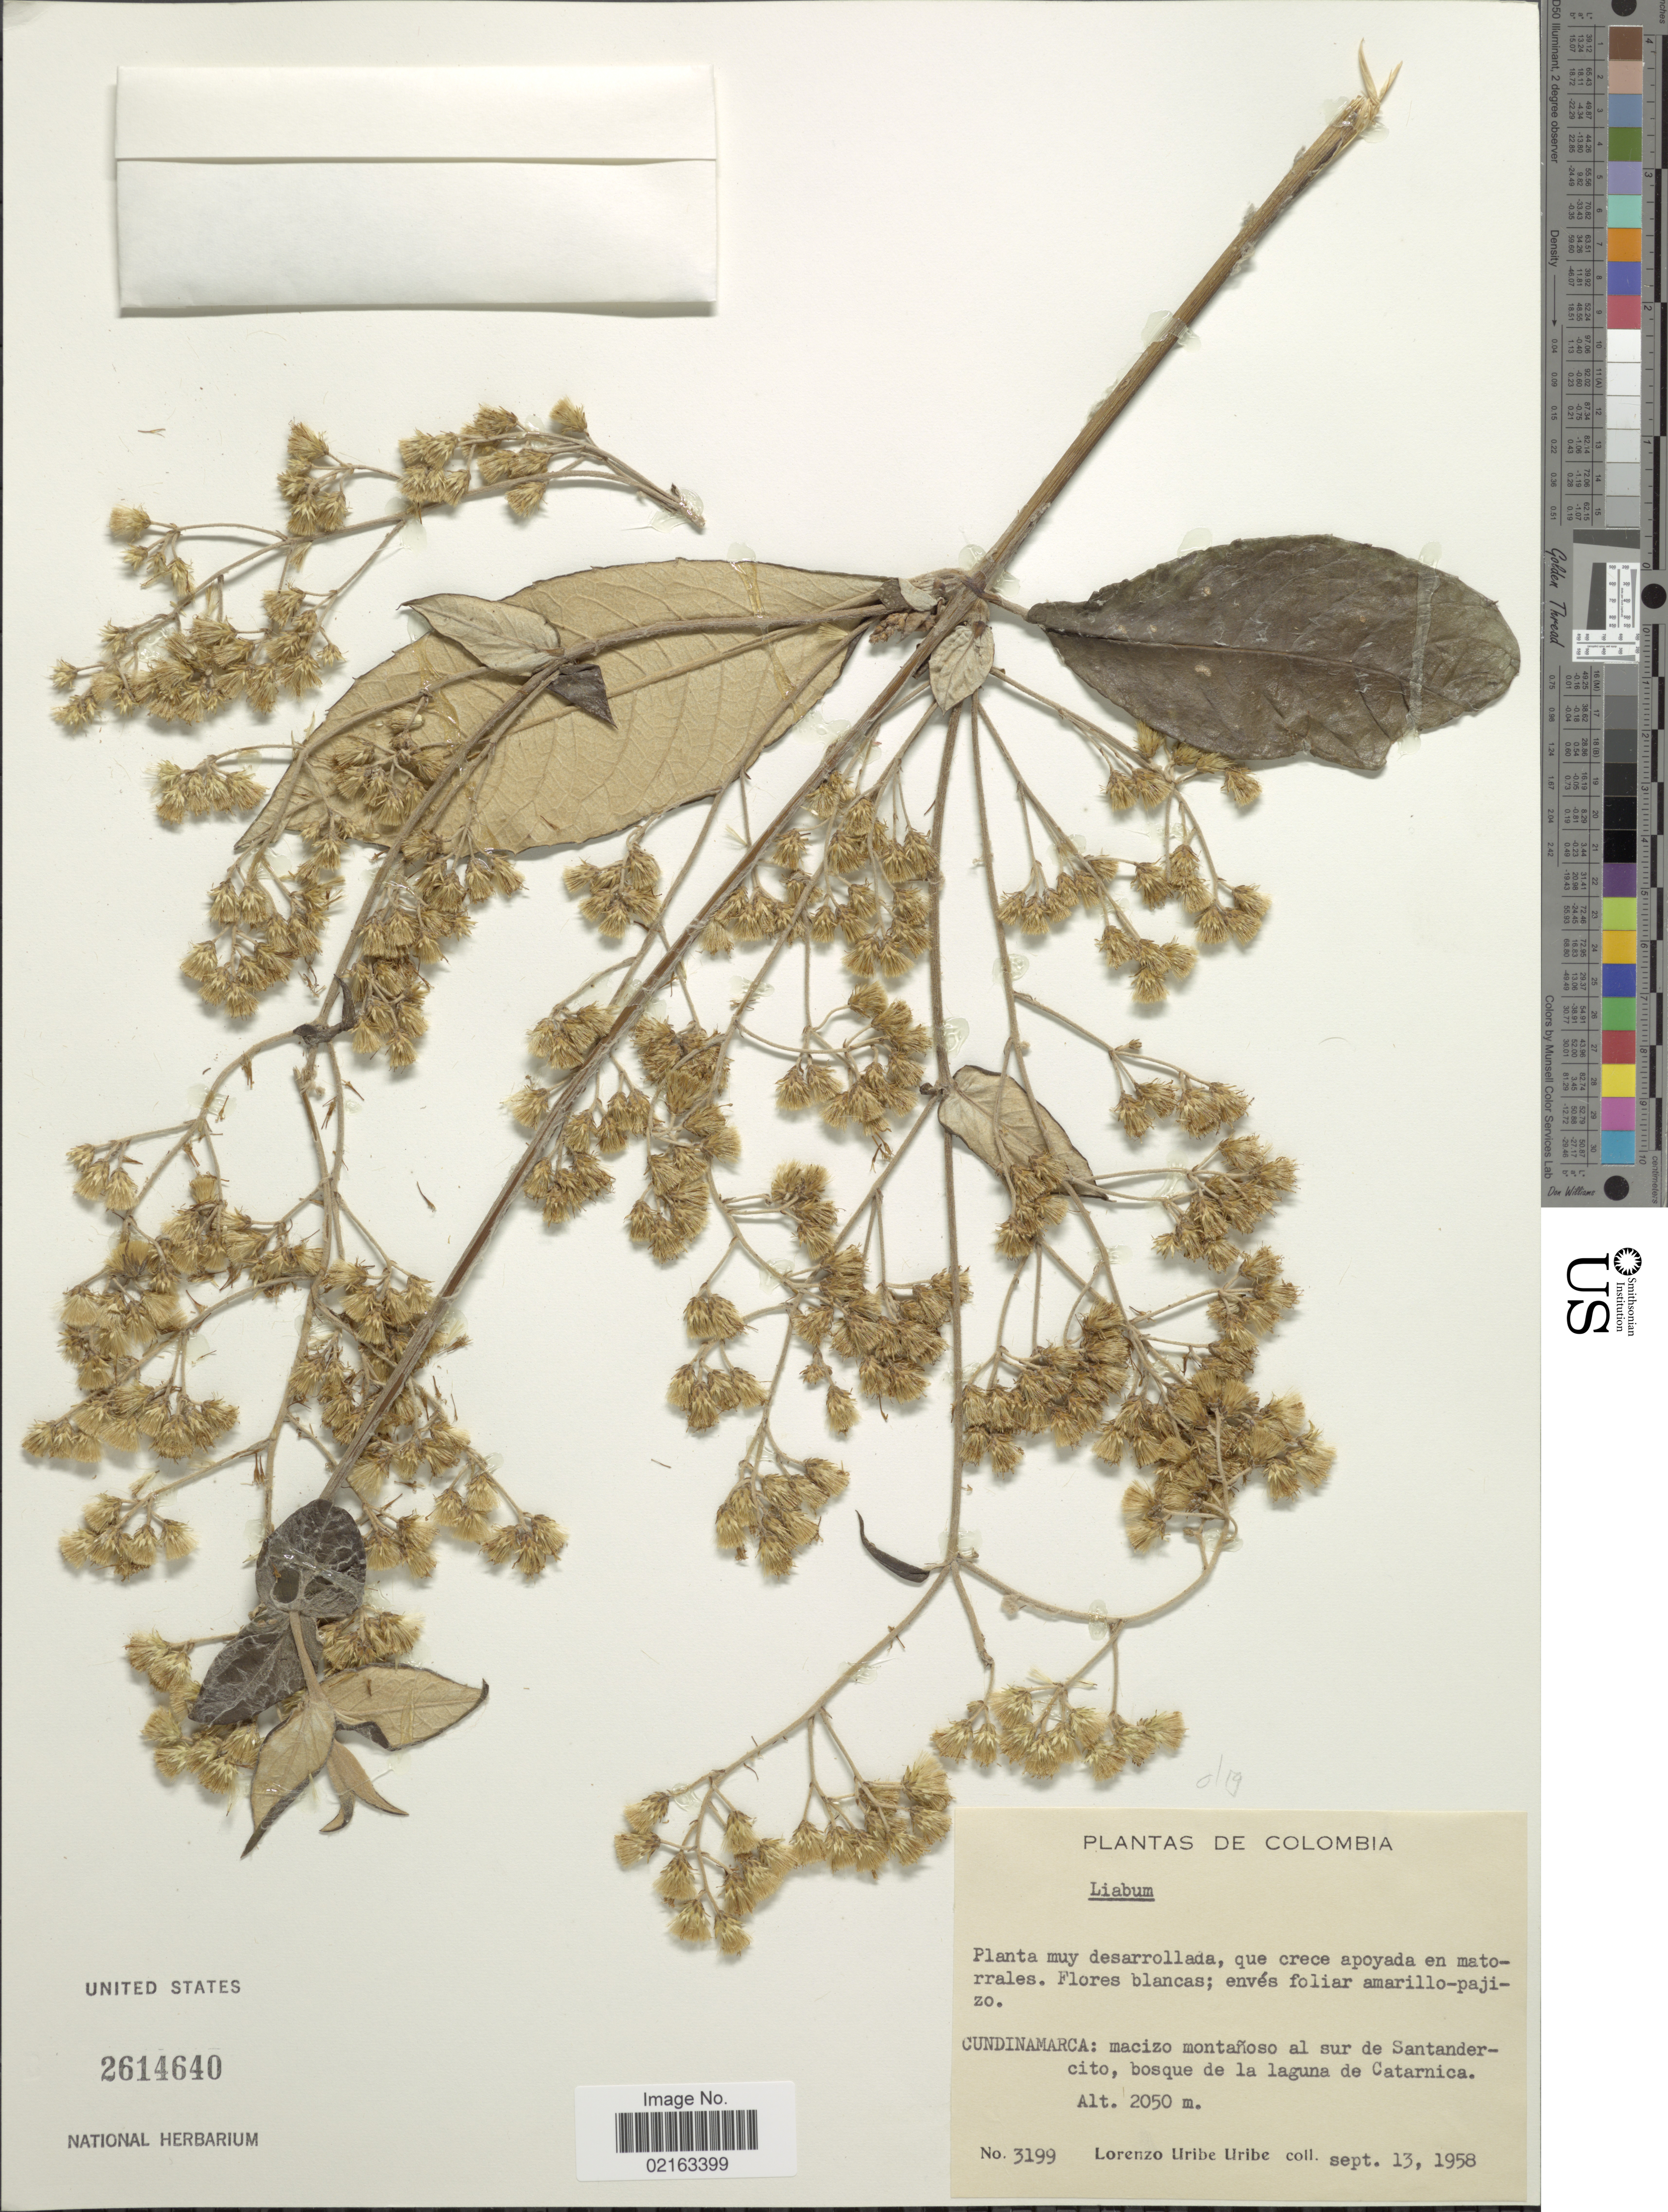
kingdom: Plantae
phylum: Tracheophyta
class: Magnoliopsida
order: Asterales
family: Asteraceae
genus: Oligactis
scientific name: Oligactis sp.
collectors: L. Uribe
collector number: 3199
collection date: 1958-09-13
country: Colombia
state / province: Cundinamarca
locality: Cundinamarca: macizo montañoso al sur de Santandercito, bosque de la laguna de Catarnica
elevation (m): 2050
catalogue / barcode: US 2614640